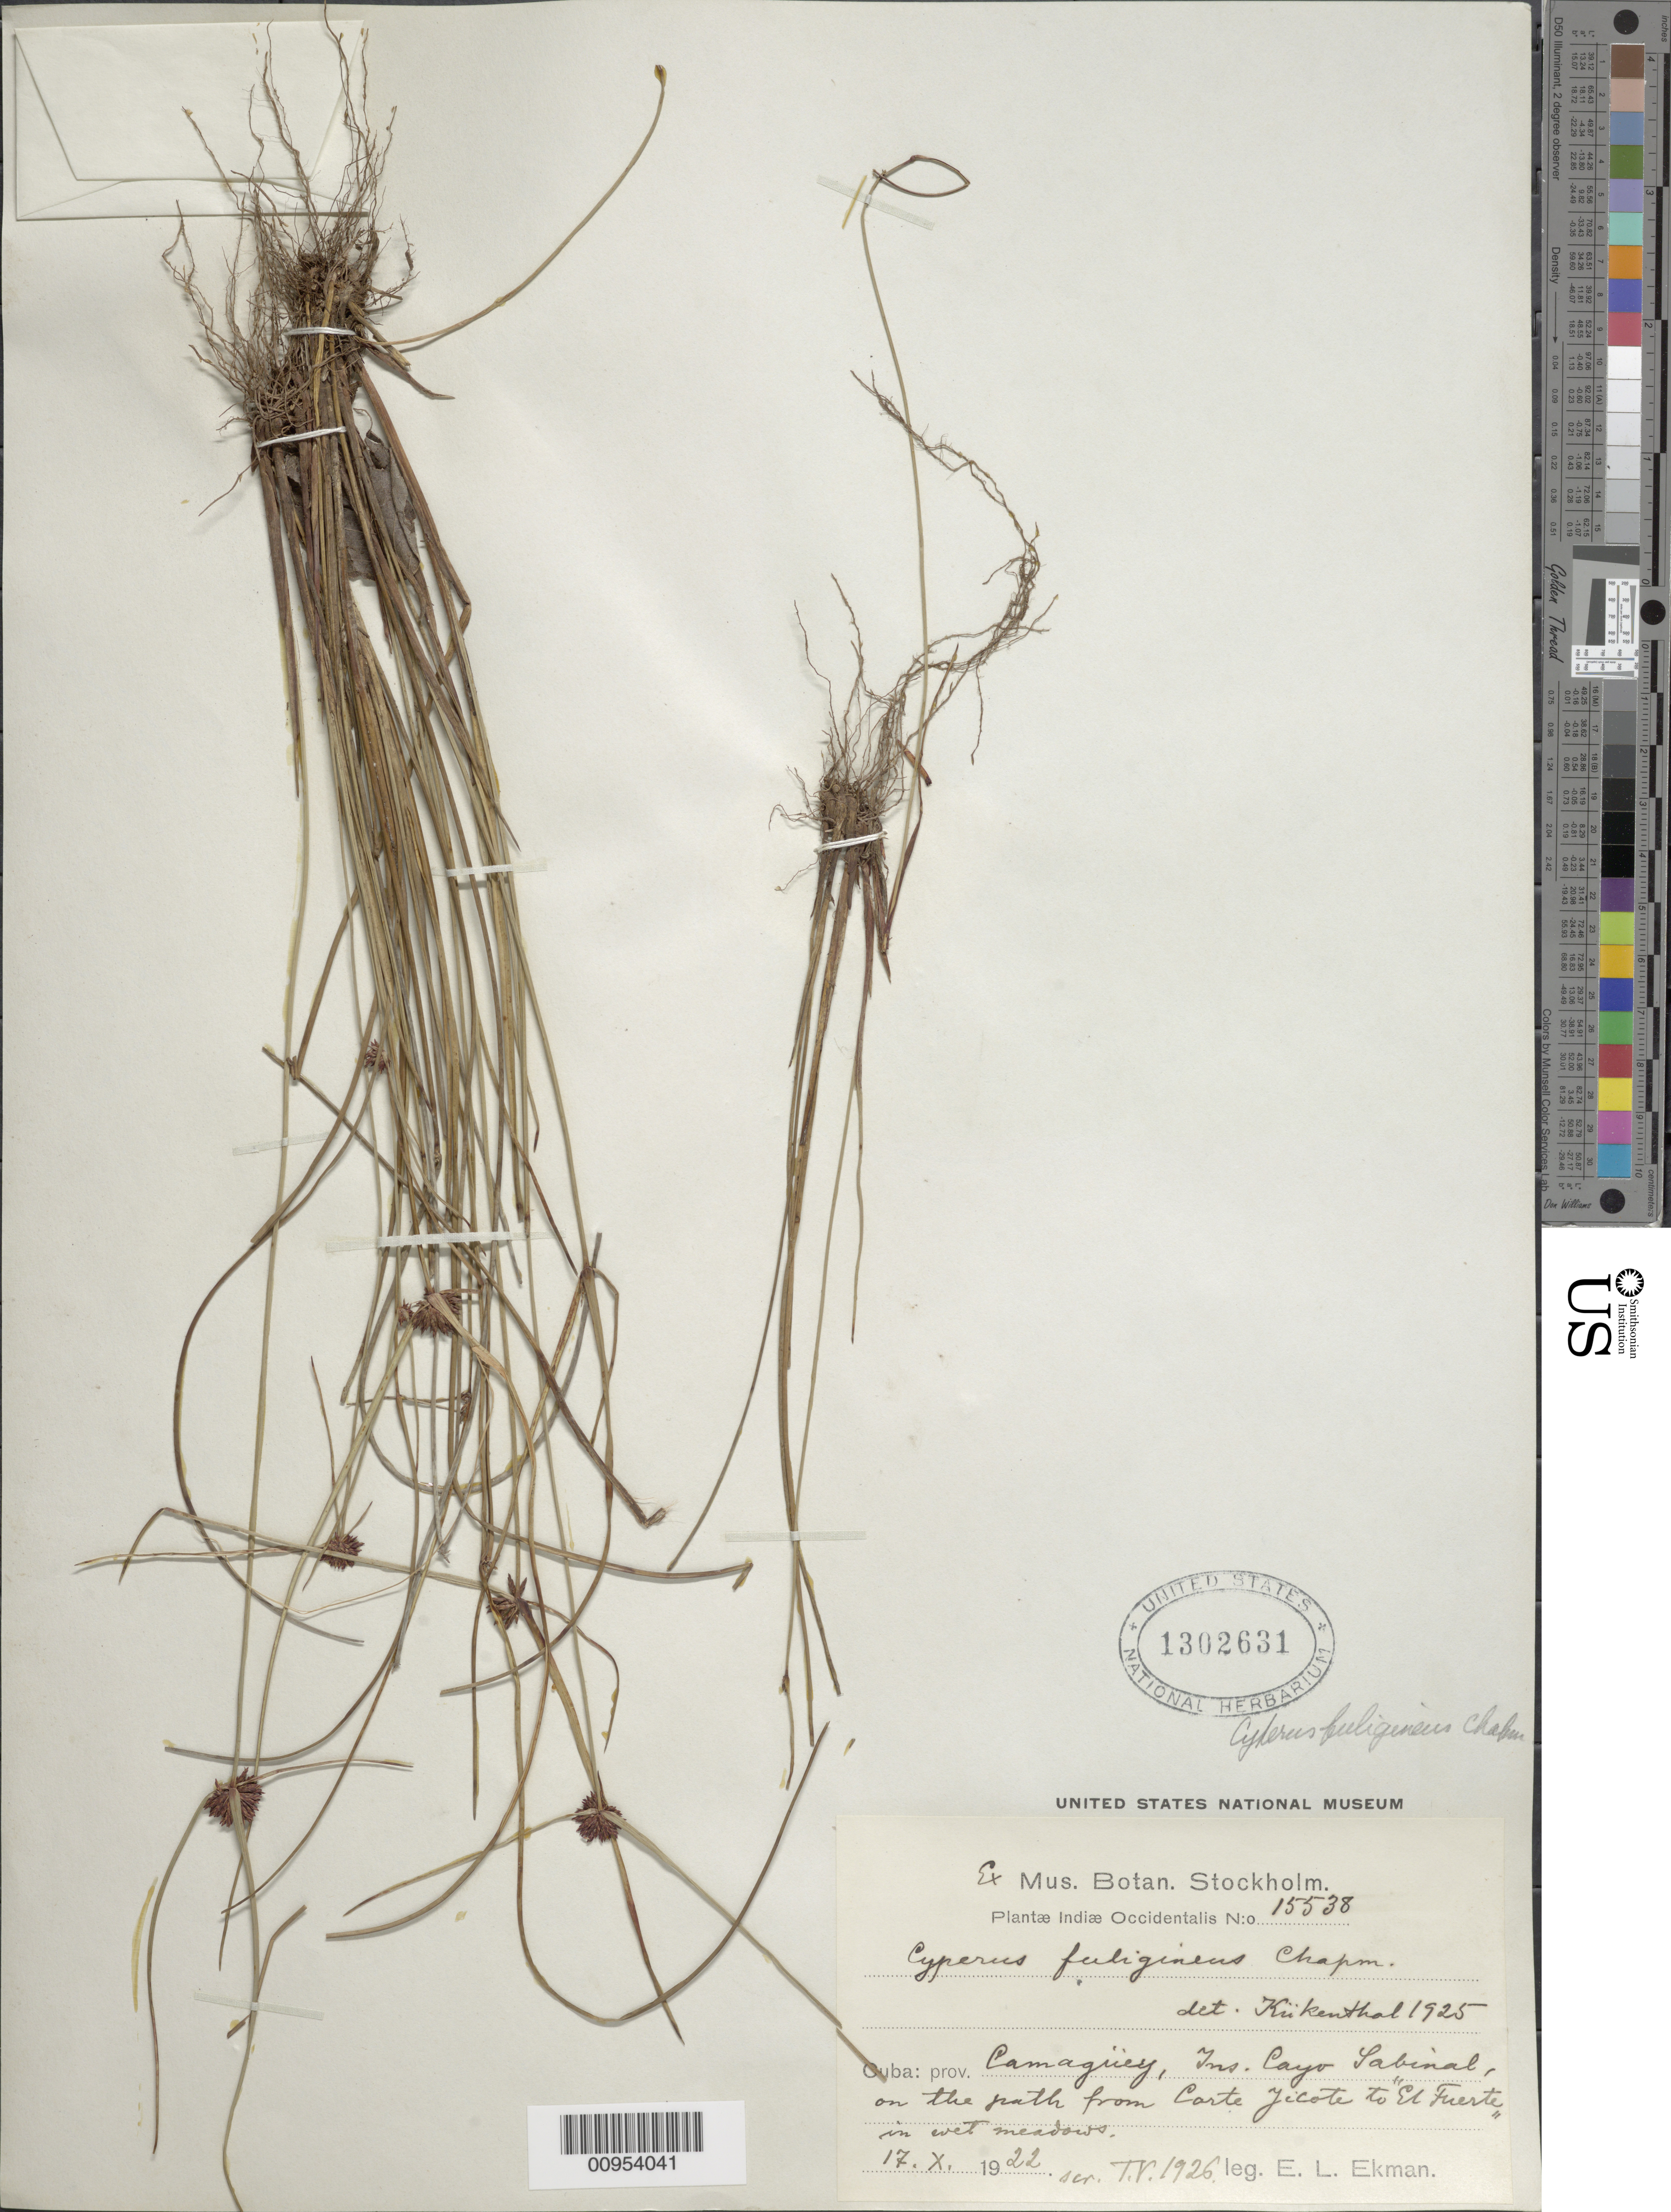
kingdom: Plantae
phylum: Tracheophyta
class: Liliopsida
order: Poales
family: Cyperaceae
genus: Cyperus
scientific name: Cyperus fuligineus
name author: Chapm.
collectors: E. L. Ekman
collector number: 15538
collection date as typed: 17 Oct 1922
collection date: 1922-10-17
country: Cuba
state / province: Camagüey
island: Cuba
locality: "Ins " Cayo Sabinal, meadows on the path from Carte Yicote to "El Fuerte"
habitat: Wet meadows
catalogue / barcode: US 1302631